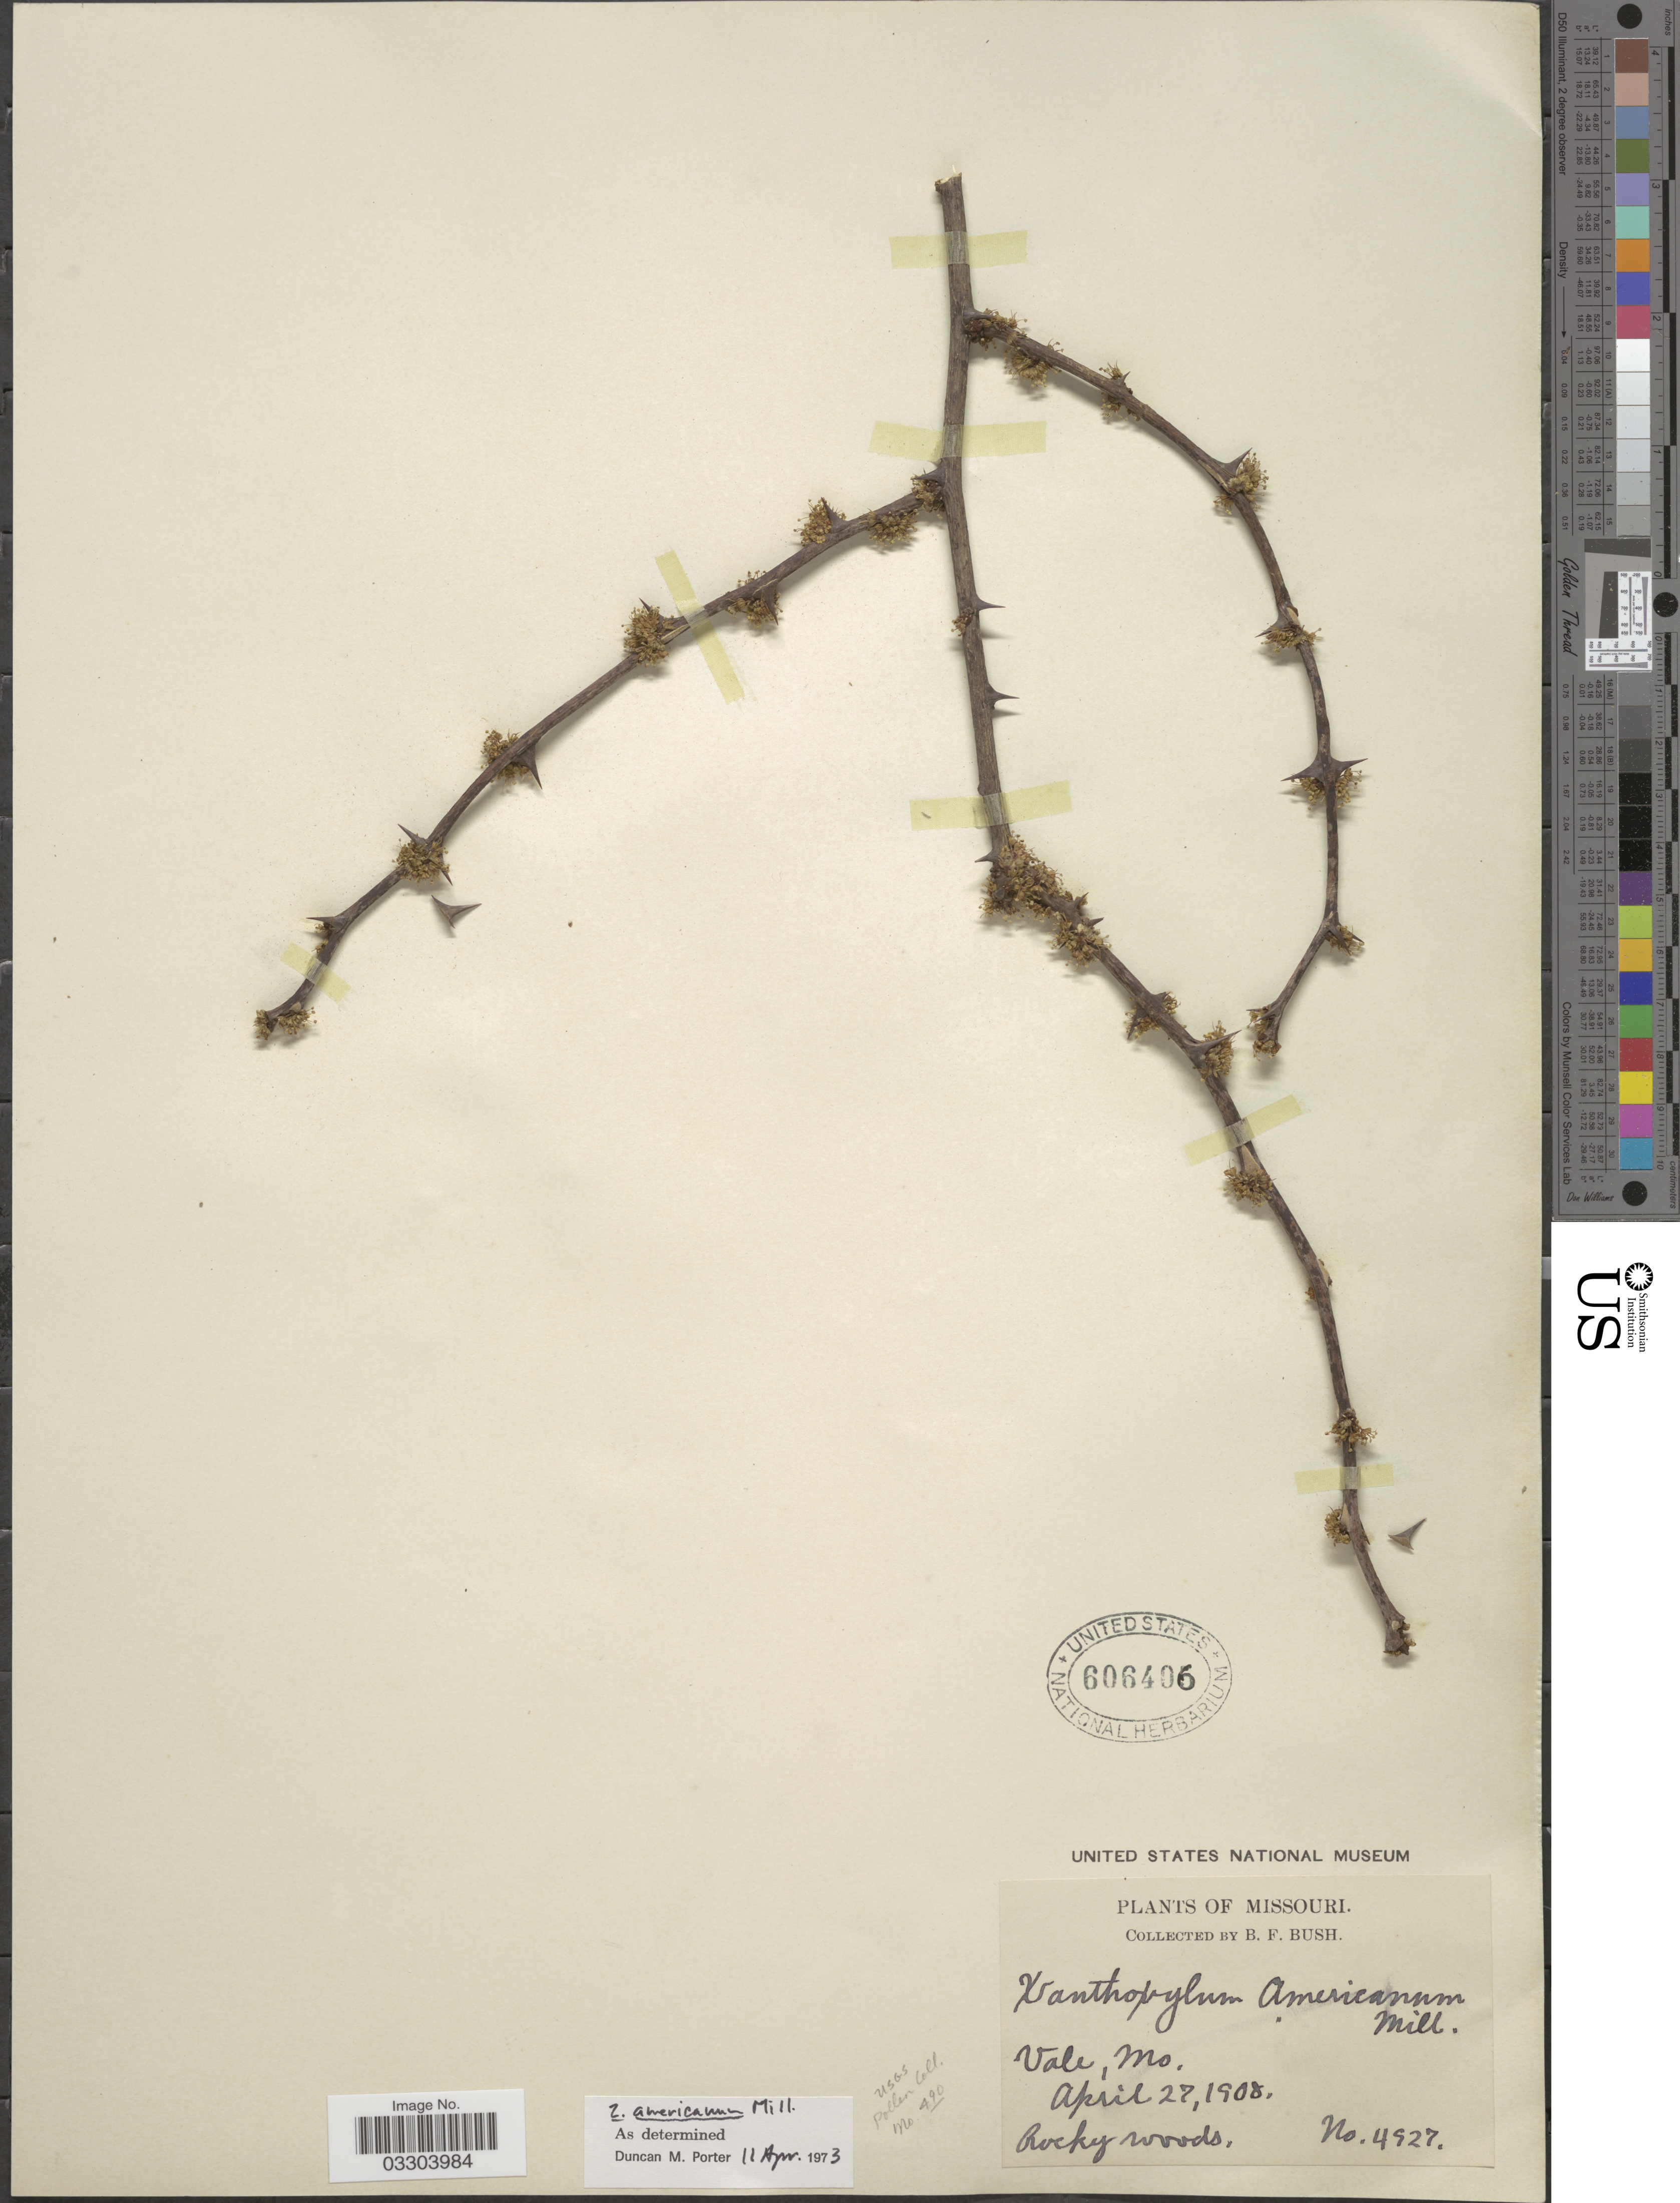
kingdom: Plantae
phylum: Tracheophyta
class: Magnoliopsida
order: Sapindales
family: Rutaceae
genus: Zanthoxylum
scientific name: Zanthoxylum americanum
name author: Mill.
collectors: B. F. Bush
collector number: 4927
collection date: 1908-04-28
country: United States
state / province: Missouri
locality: Vale. Pollen Co.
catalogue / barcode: US 606406